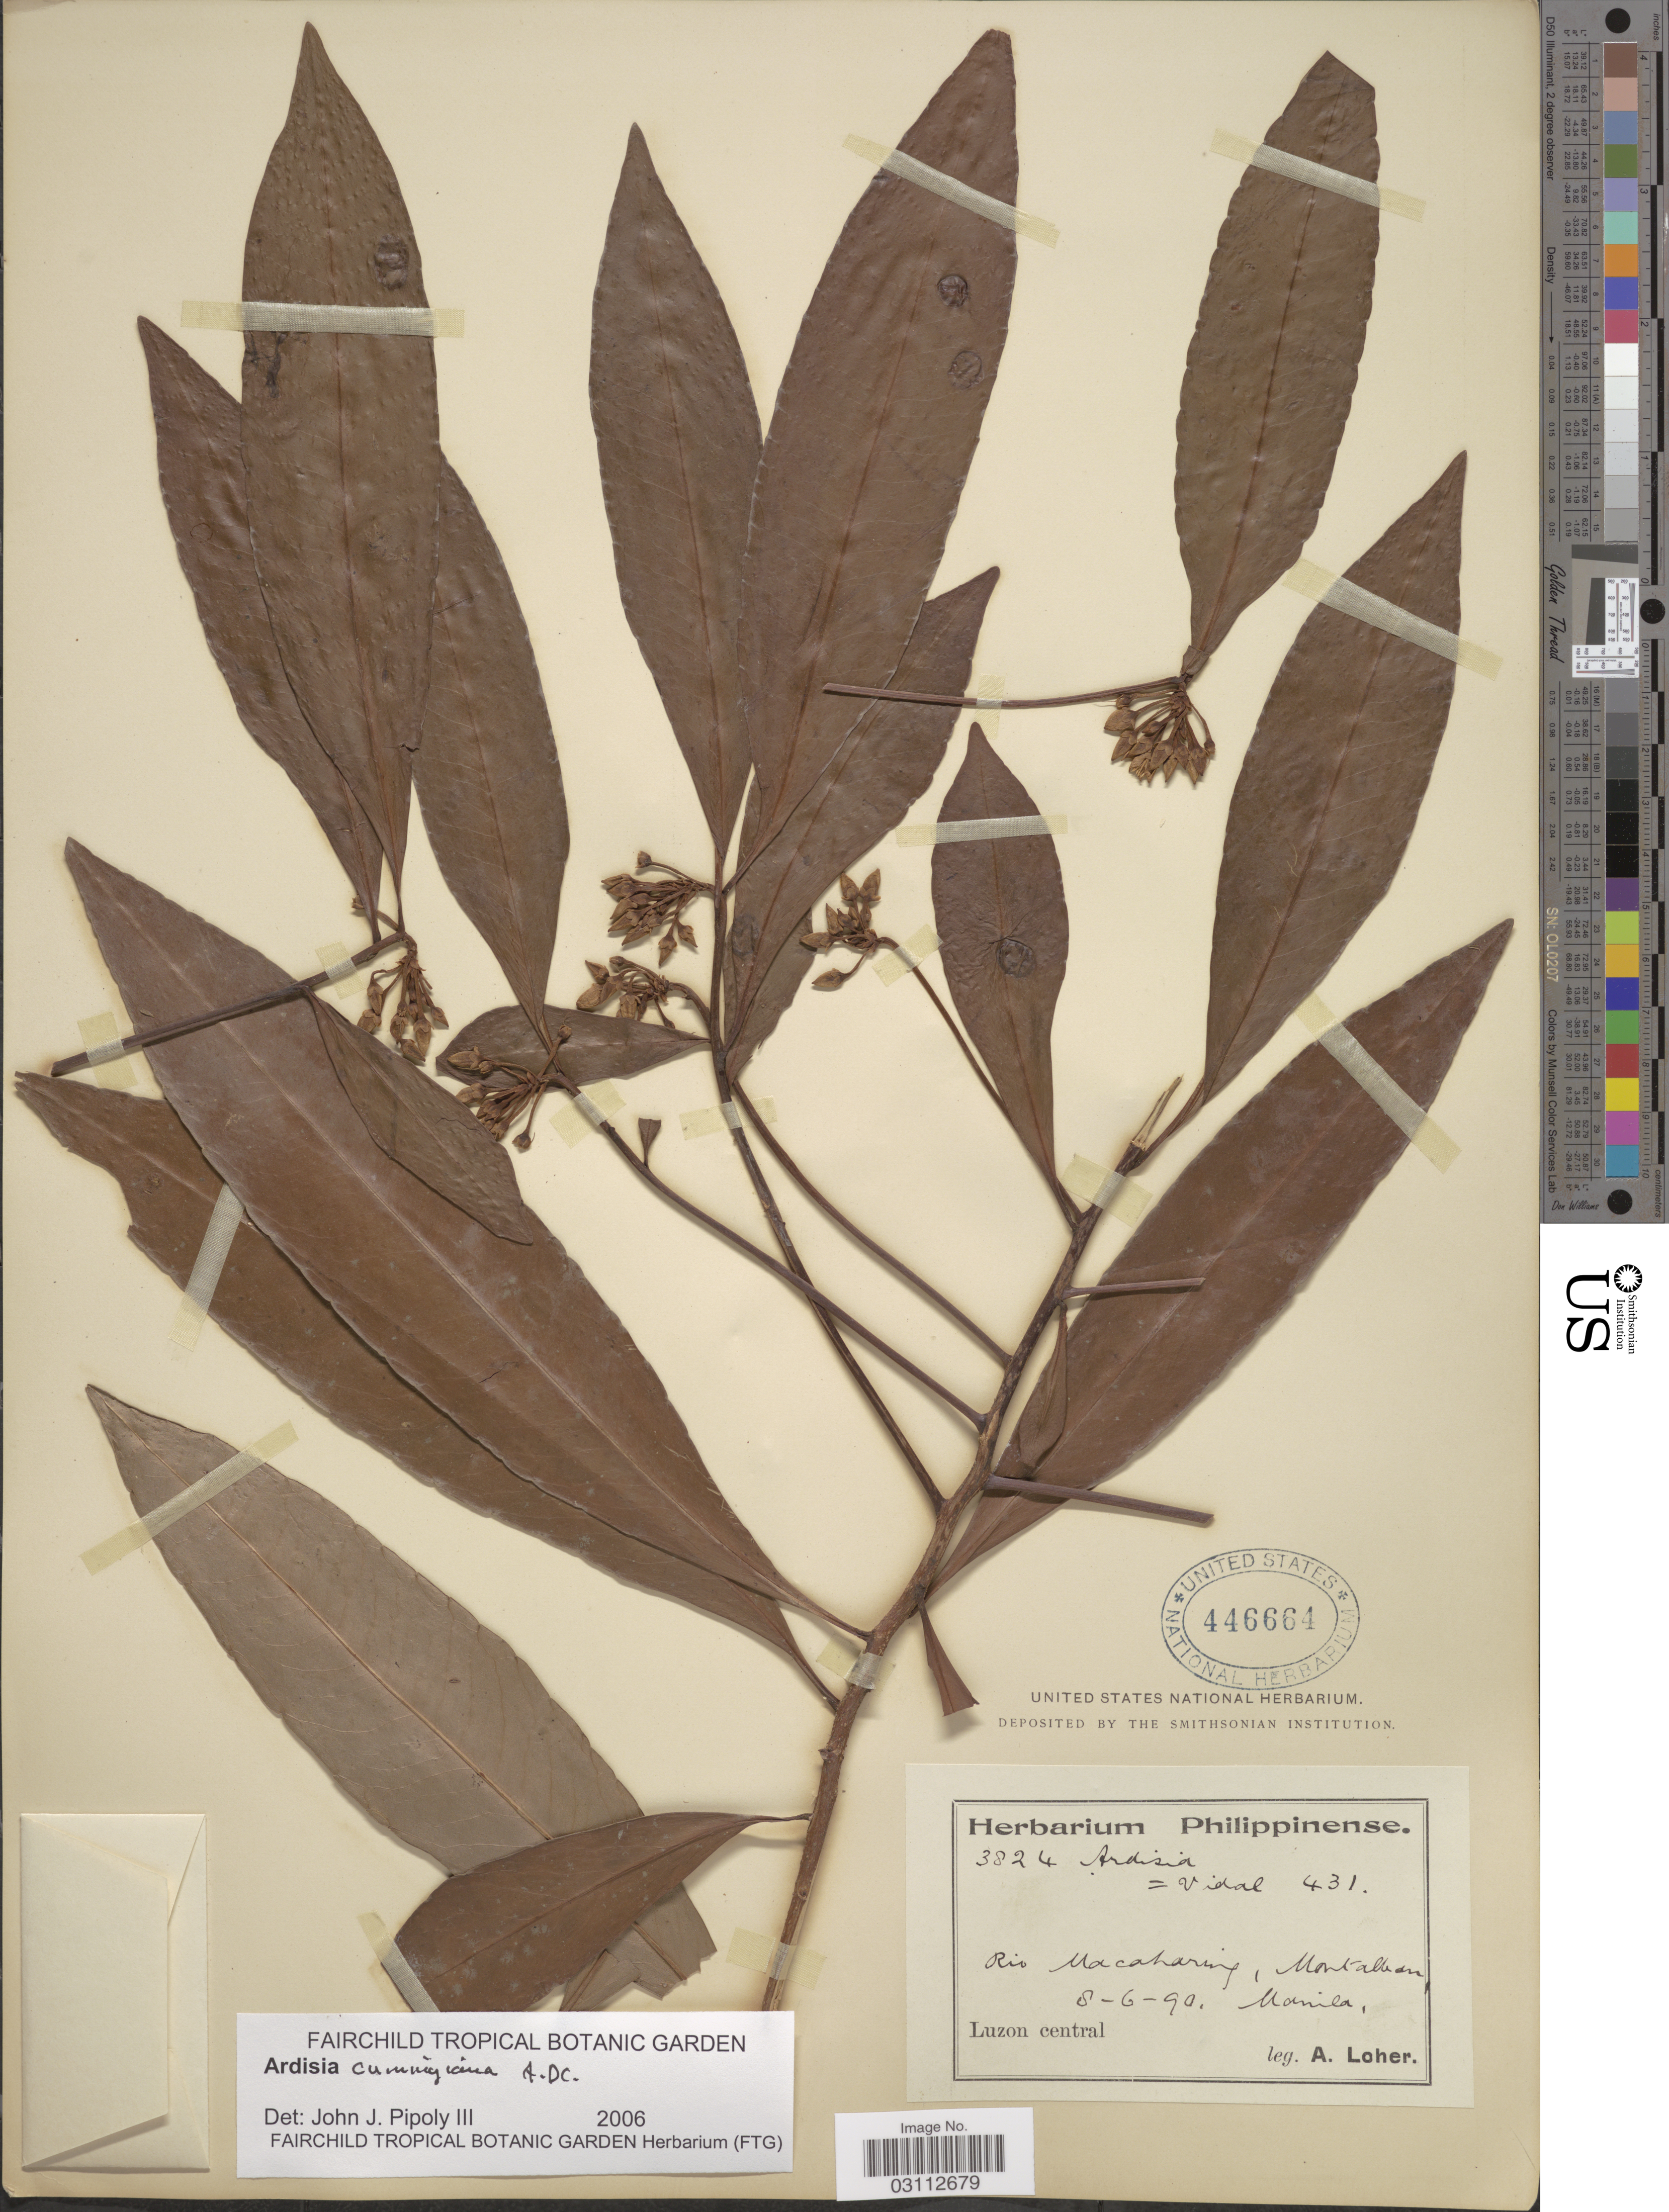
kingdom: Plantae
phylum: Tracheophyta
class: Magnoliopsida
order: Ericales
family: Primulaceae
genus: Ardisia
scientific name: Ardisia cumingiana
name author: A. DC.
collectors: A. Loher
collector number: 3824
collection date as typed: Transcribed d/m/y: 8/6/90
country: Philippines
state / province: Central Luzon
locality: Rio Macaharing, Montalban, Manila, Luzon central.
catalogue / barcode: US 446664